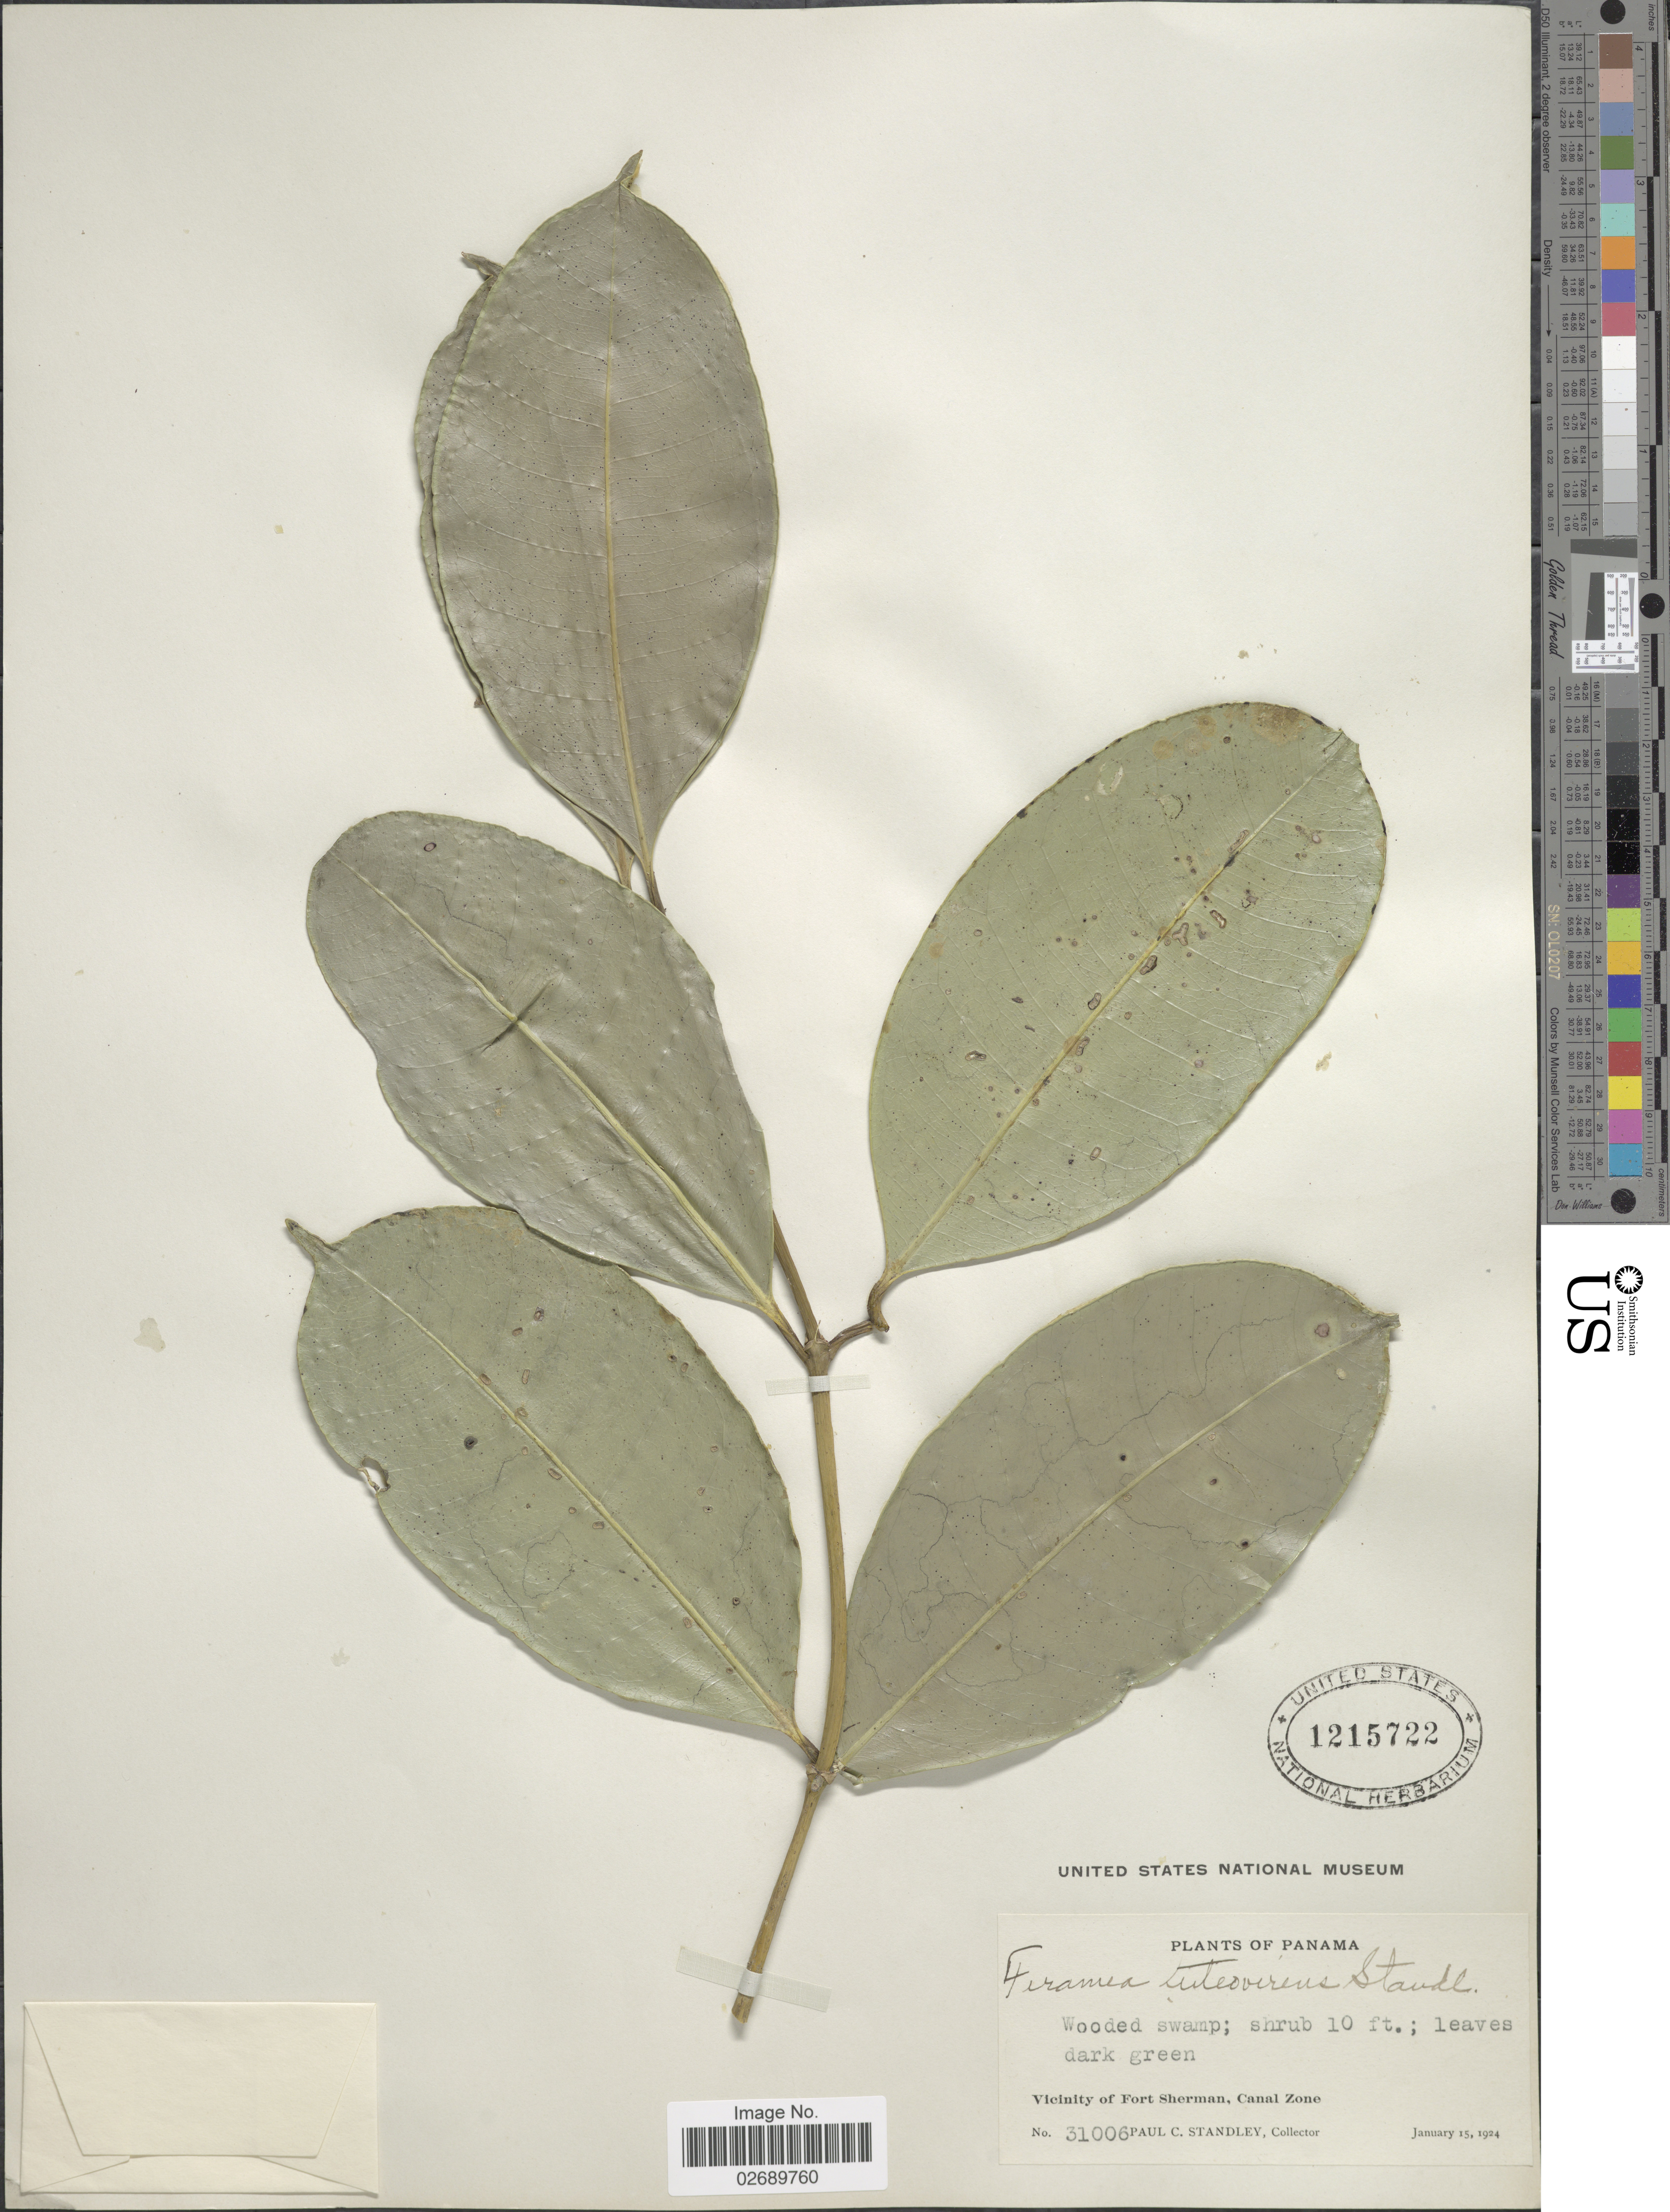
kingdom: Plantae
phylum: Tracheophyta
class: Magnoliopsida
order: Gentianales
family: Rubiaceae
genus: Faramea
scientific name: Faramea luteovirens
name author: Standl.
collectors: P. C. Standley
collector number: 31006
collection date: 1924-01-15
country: Panama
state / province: Colón / Panamá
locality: Vicinity of Fort Sherman, Canal Zone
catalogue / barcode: US 1215722